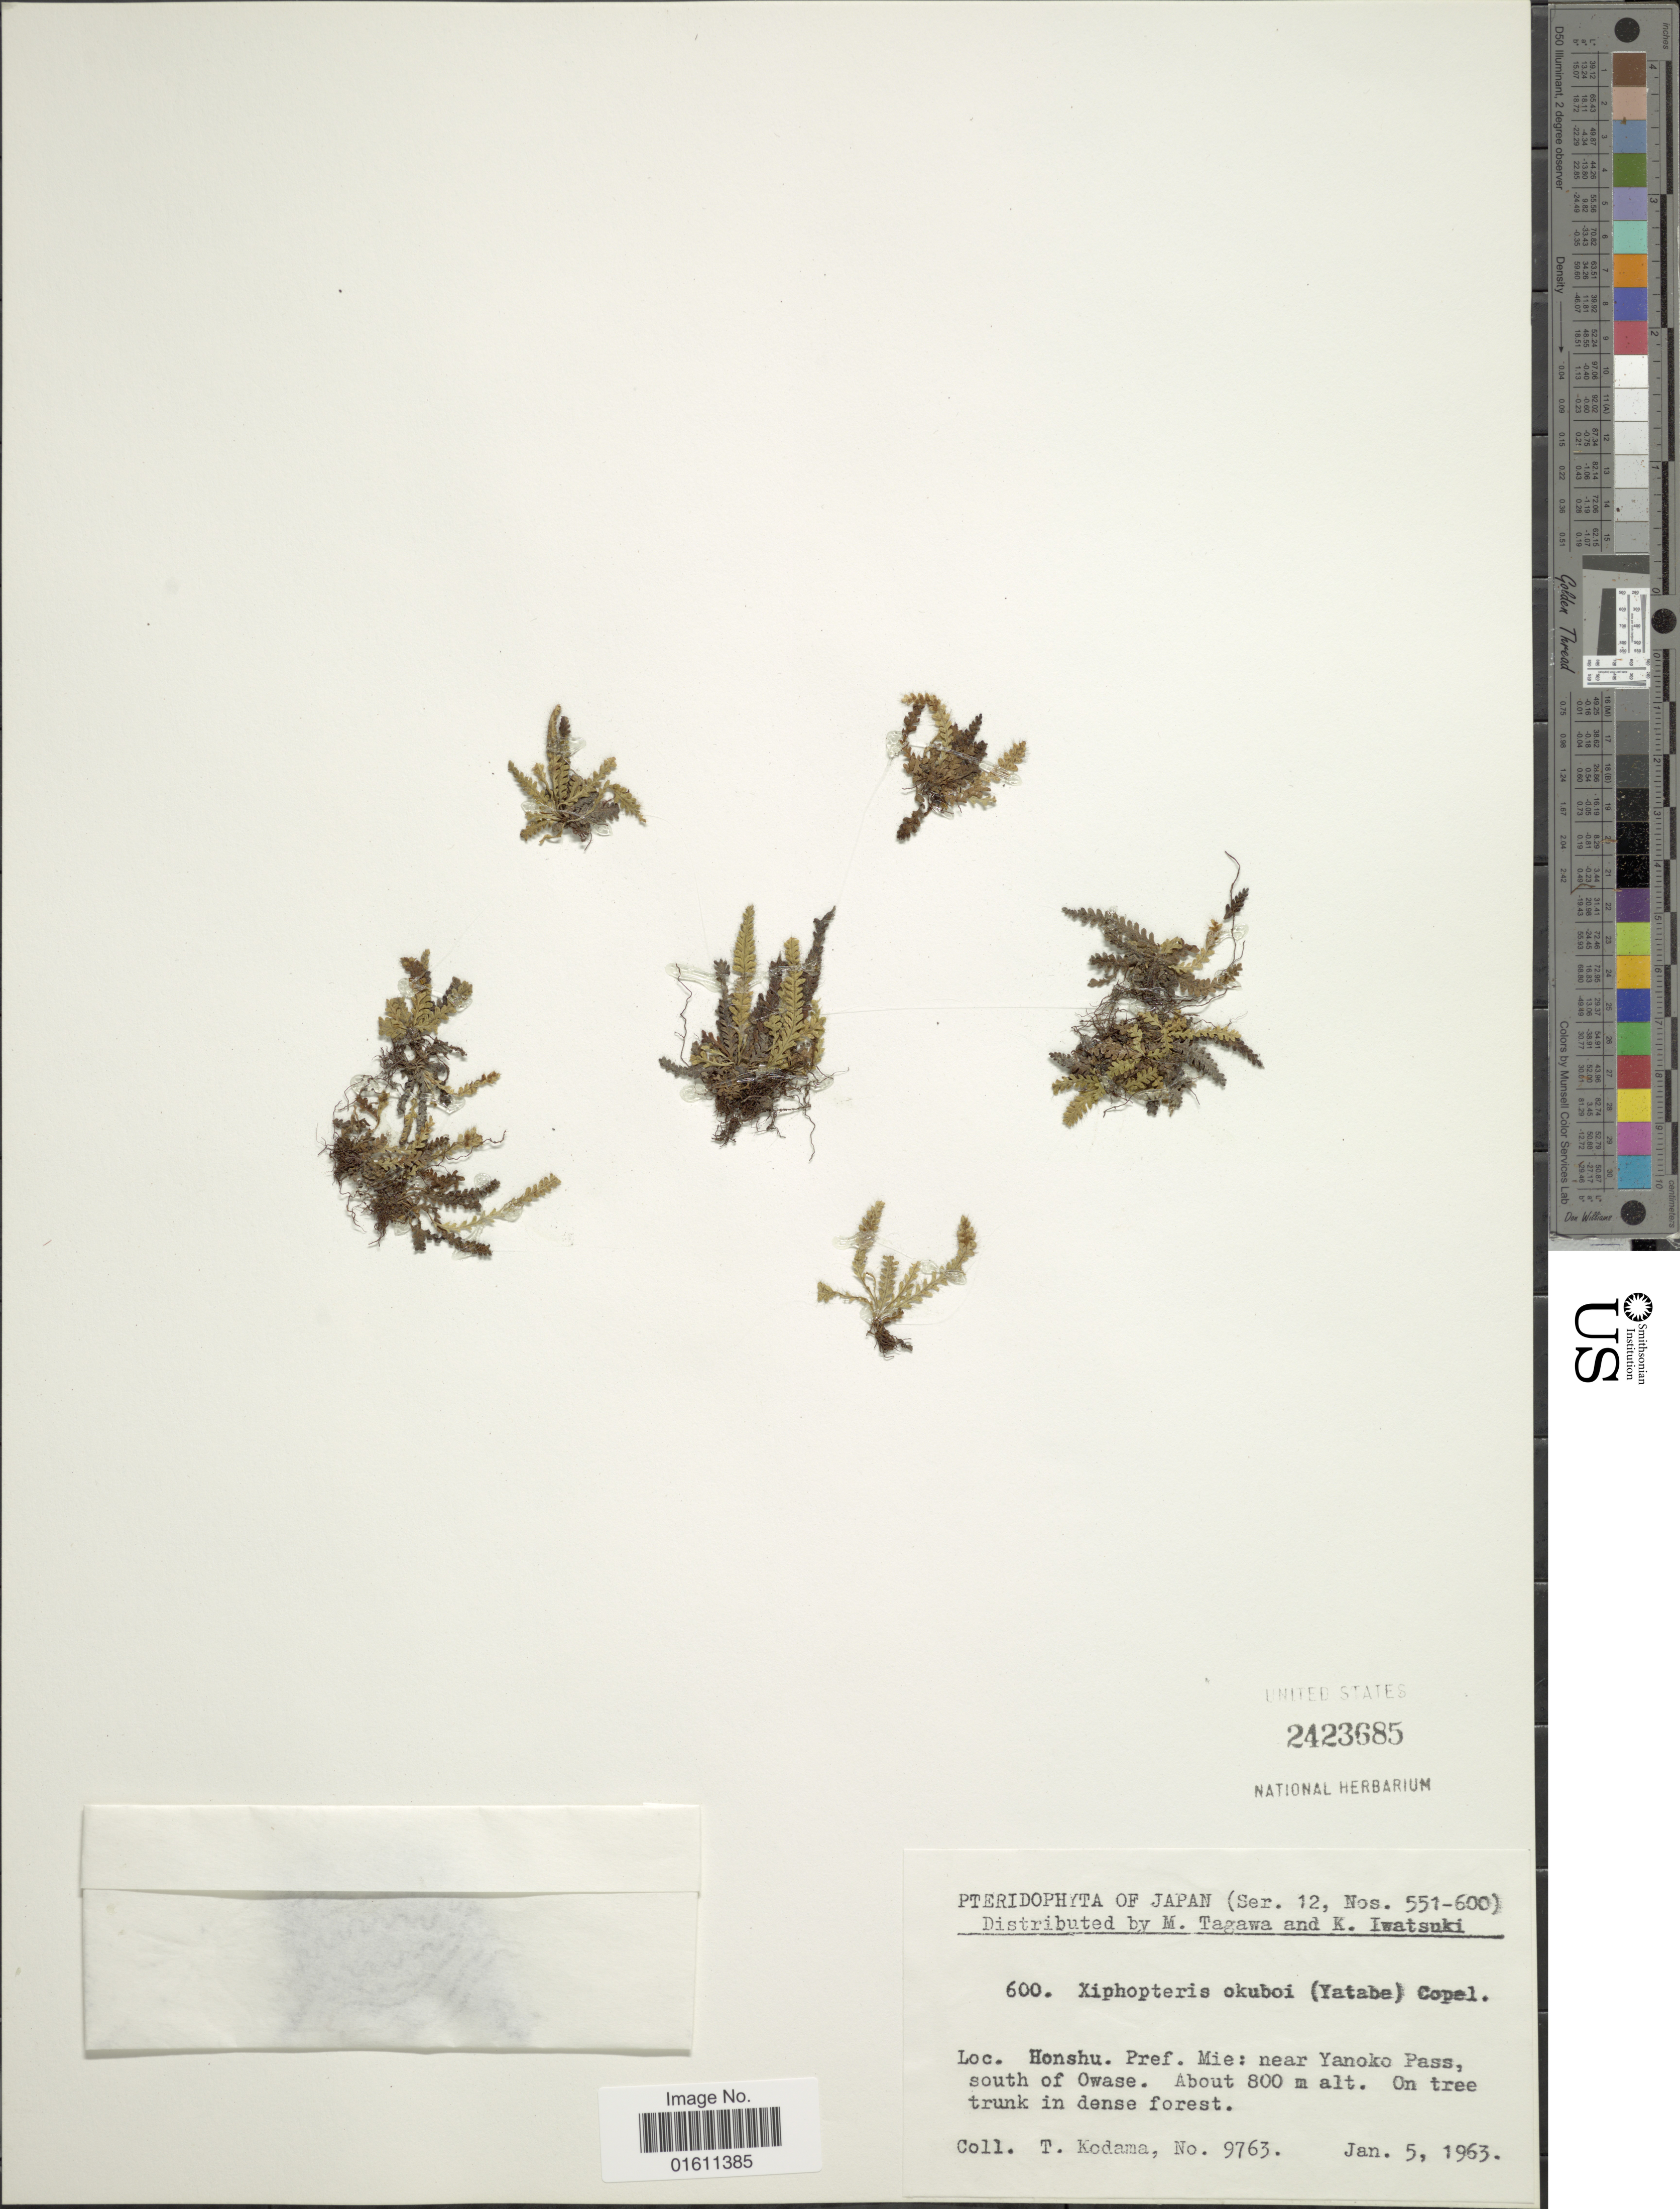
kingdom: Plantae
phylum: Tracheophyta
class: Polypodiopsida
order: Polypodiales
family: Polypodiaceae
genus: Micropolypodium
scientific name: Micropolypodium okuboi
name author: (Yatabe) Hayata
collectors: T. Kodama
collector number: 9763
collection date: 1963-01-05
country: Japan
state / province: Mie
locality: Honshu. Pref. Mie: en route Yanoko Pass, south of Owase.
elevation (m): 800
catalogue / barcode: US 2423685